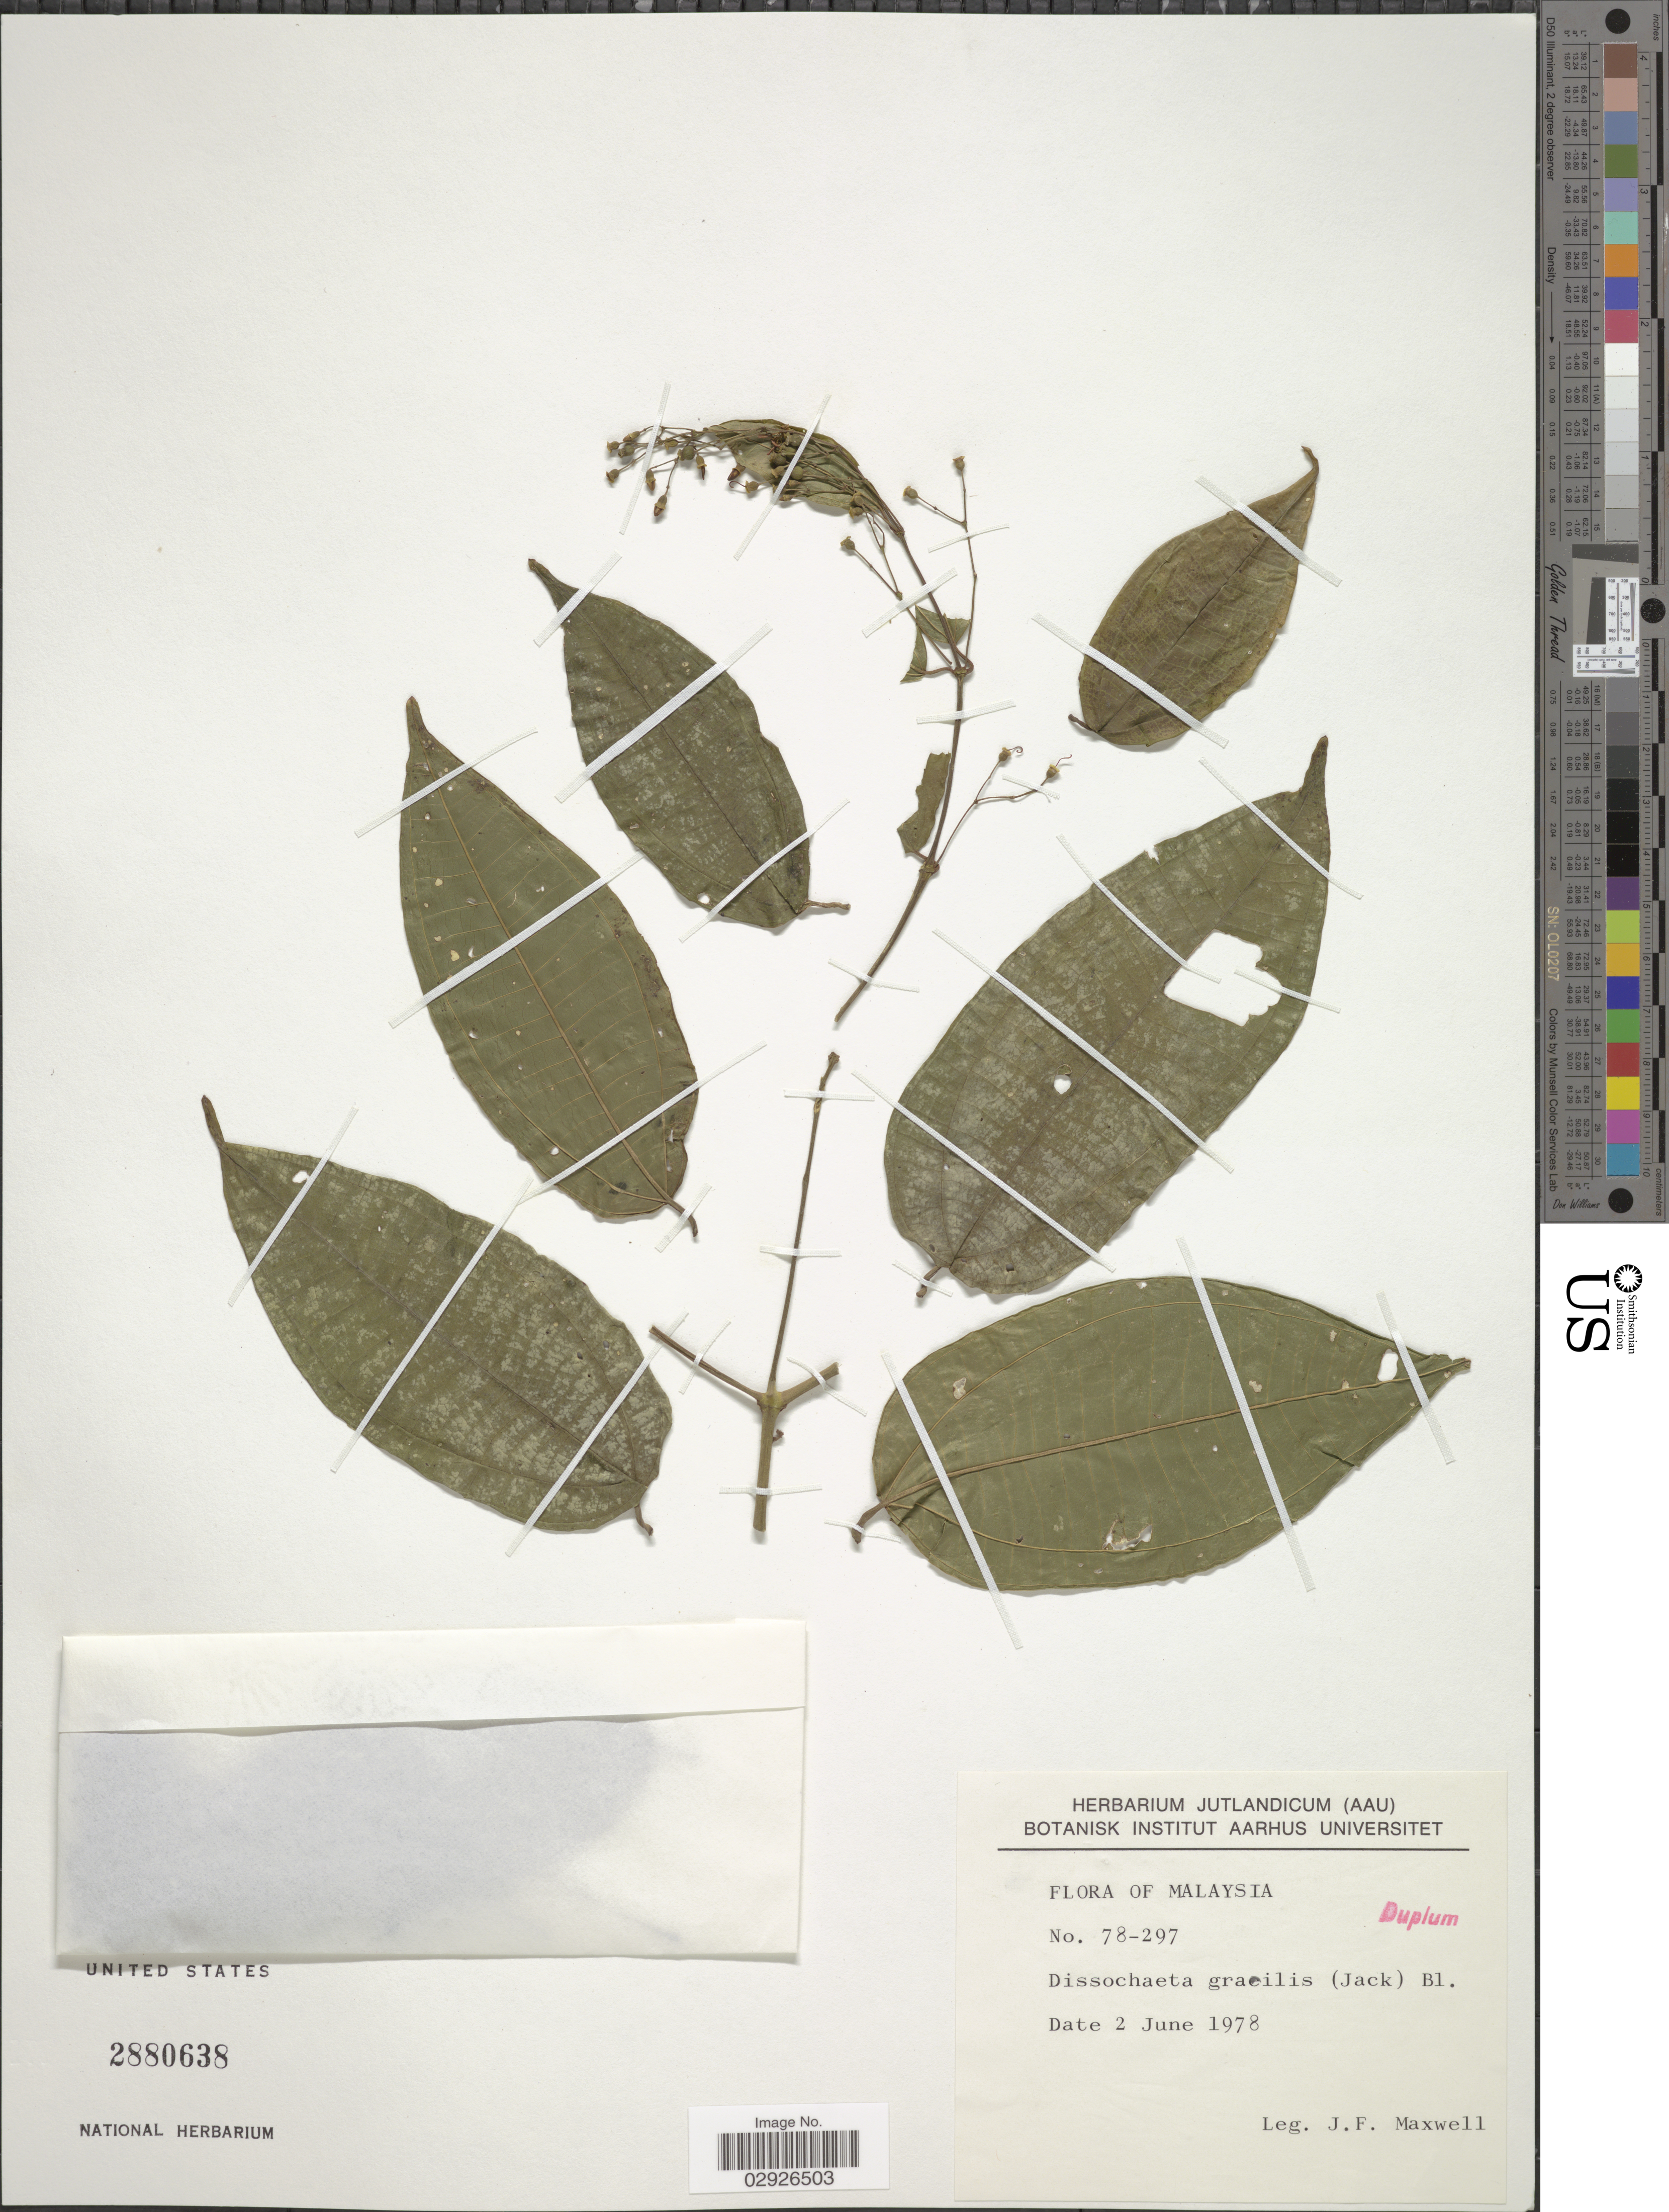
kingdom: Plantae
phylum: Tracheophyta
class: Magnoliopsida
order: Myrtales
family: Melastomataceae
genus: Dissochaeta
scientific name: Dissochaeta gracilis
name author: Blume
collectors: J. Maxwell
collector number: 78-297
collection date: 1978-06-02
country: Malaysia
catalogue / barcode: US 2880638